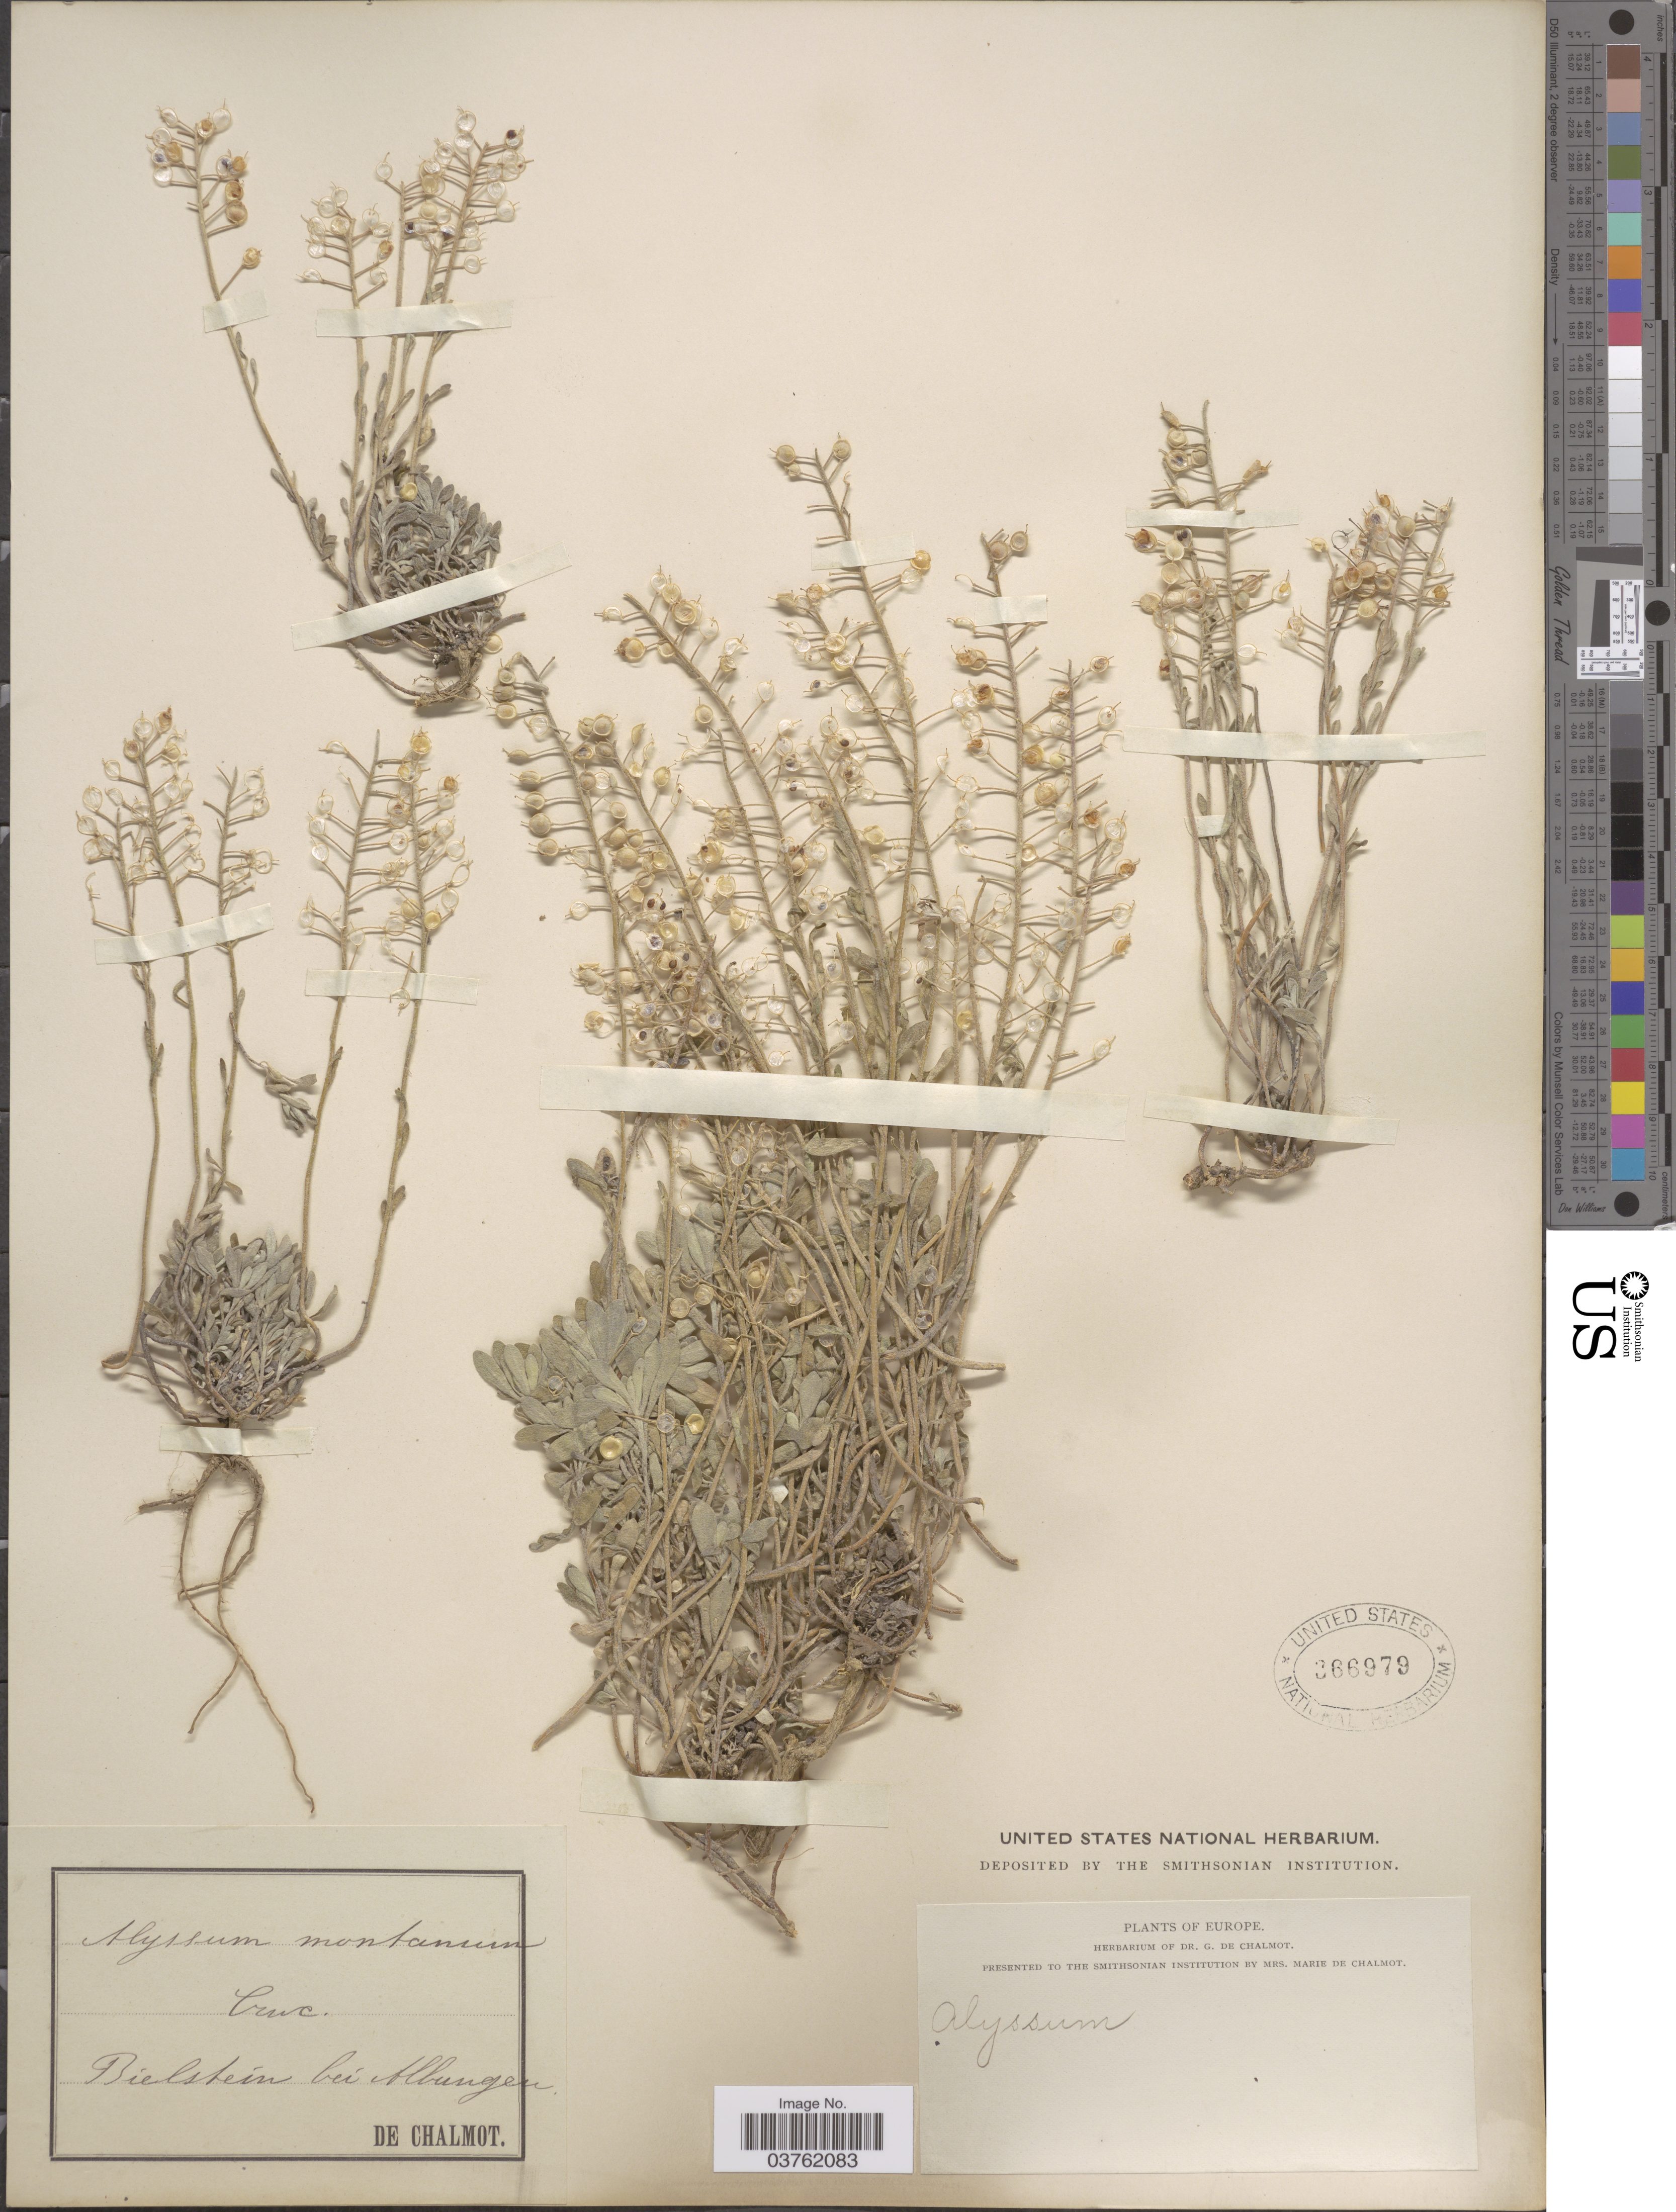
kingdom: Plantae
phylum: Tracheophyta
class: Magnoliopsida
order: Brassicales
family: Brassicaceae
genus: Alyssum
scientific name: Alyssum montanum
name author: L.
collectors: G. de Chalmot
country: Germany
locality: Europe. Bielstein bei Albungen.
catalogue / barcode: US 366979